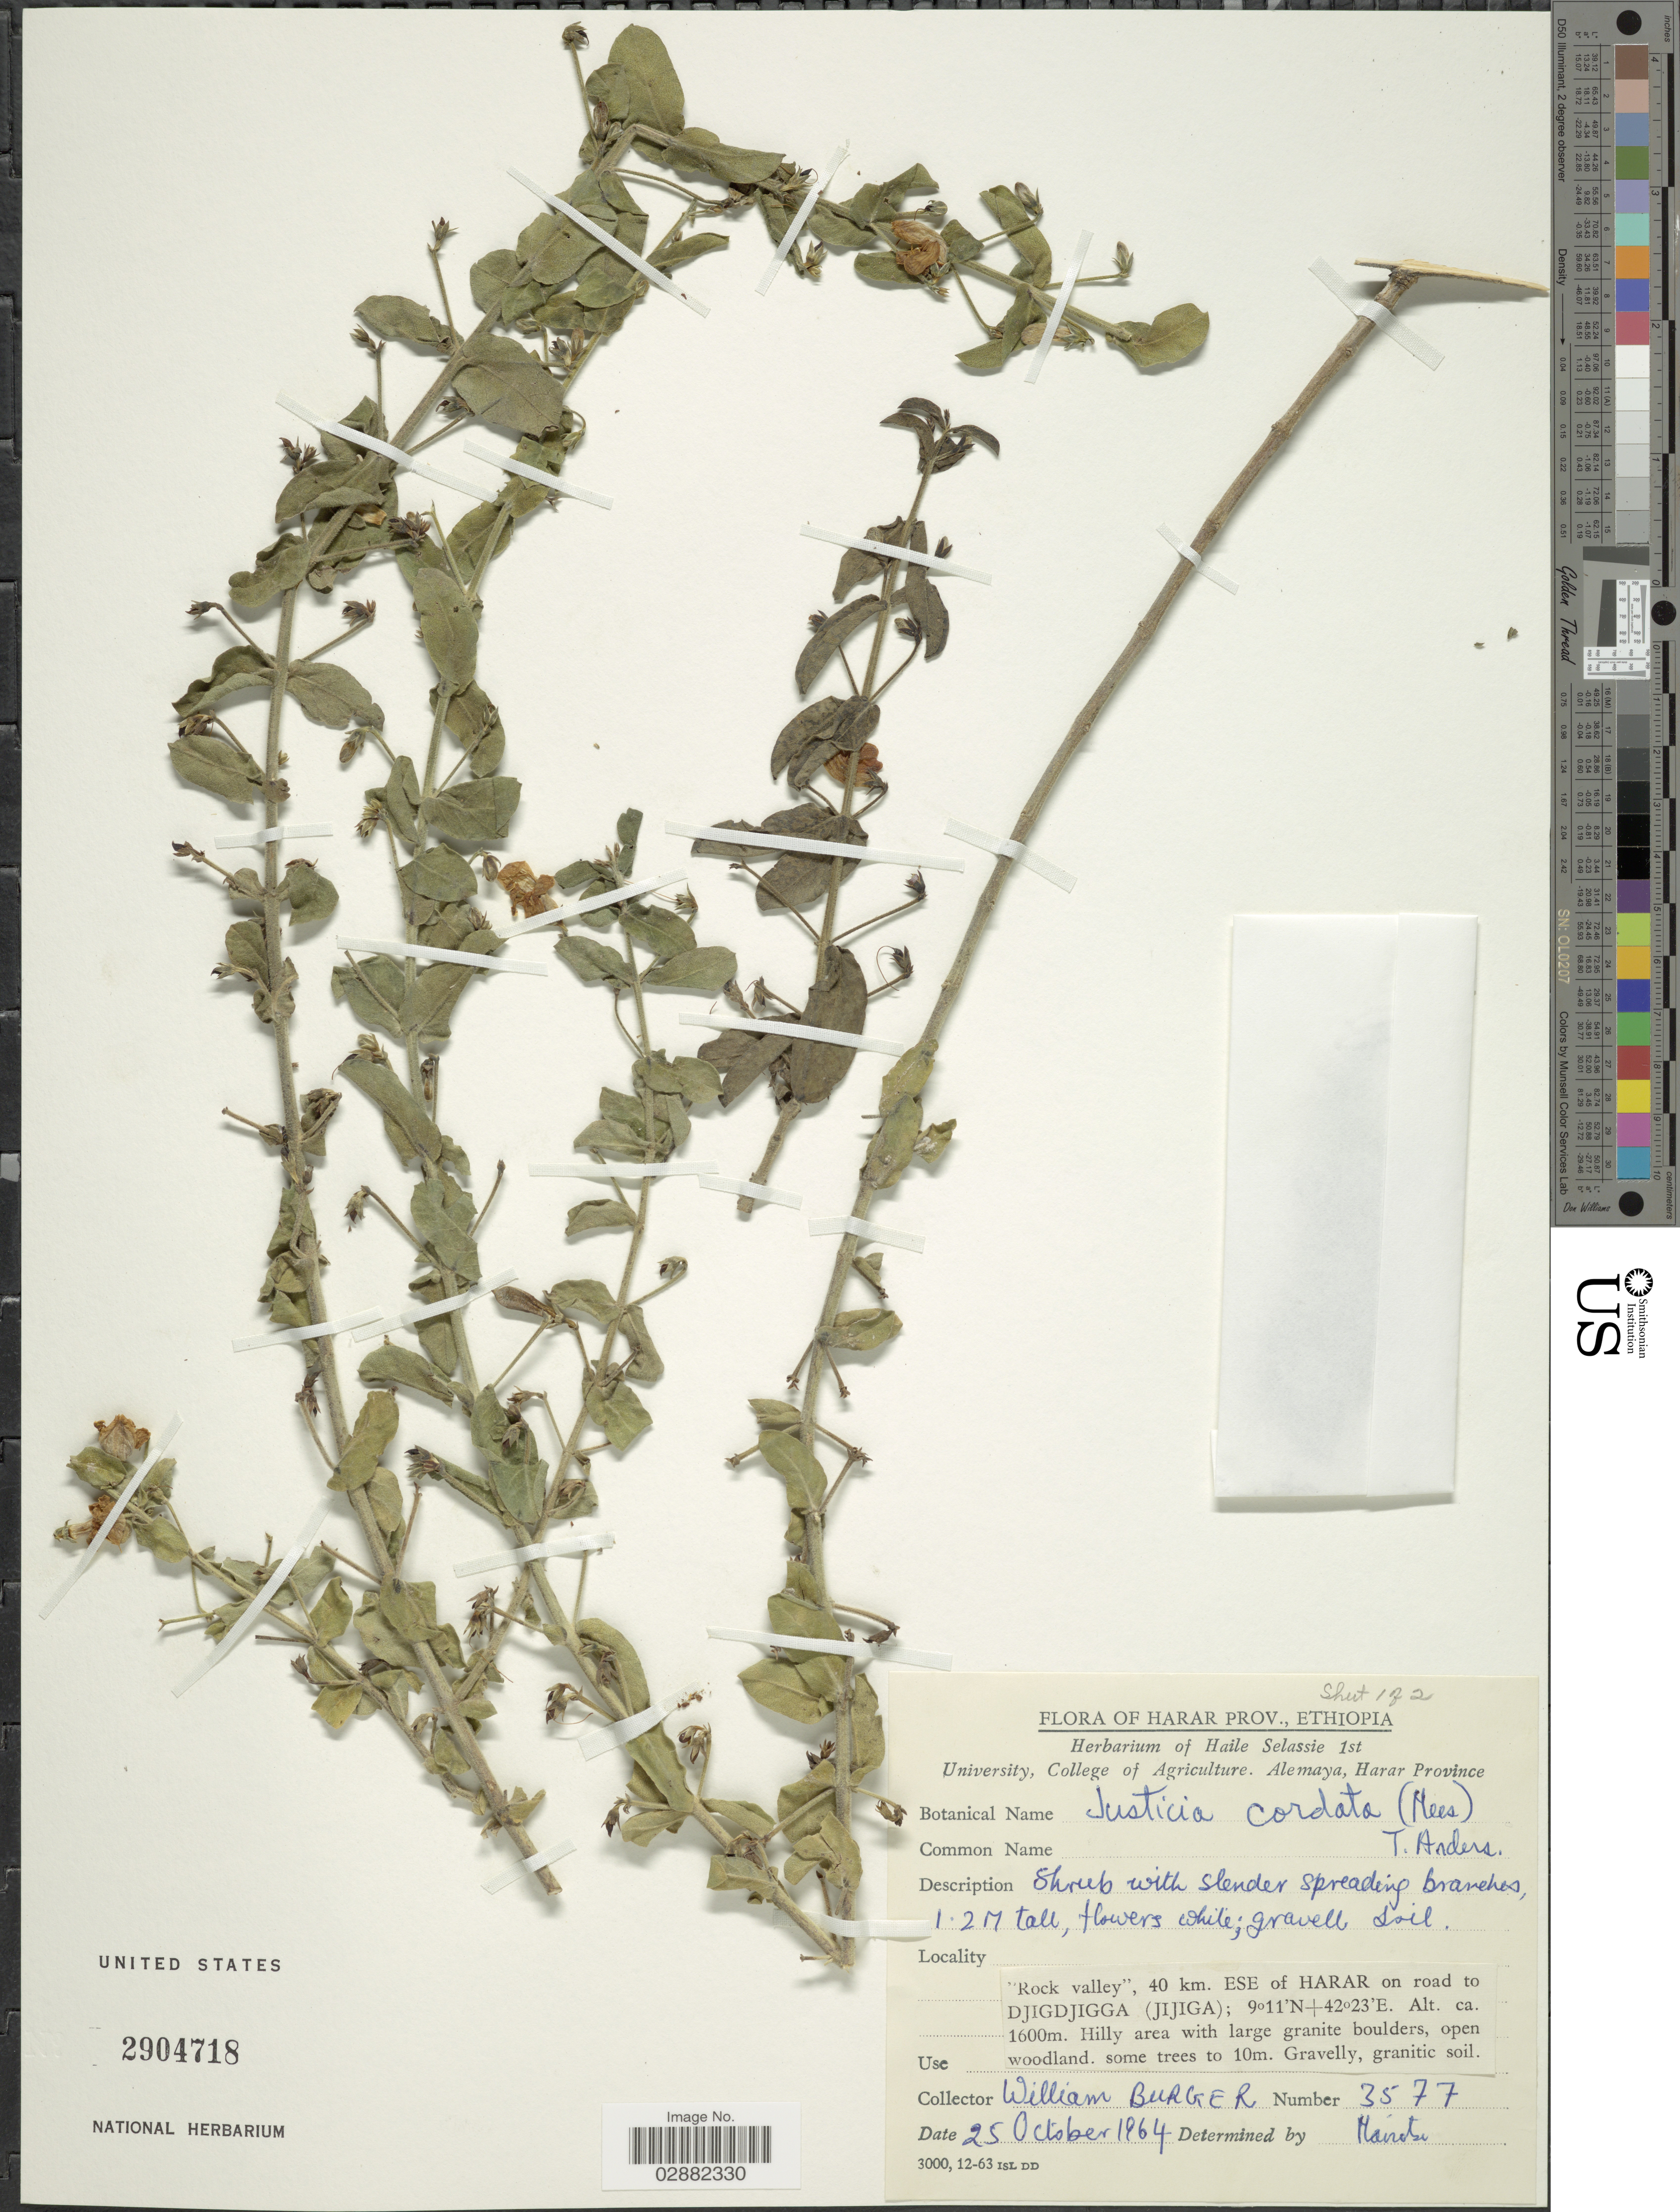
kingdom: Plantae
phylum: Tracheophyta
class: Magnoliopsida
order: Lamiales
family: Acanthaceae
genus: Justicia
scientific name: Justicia cordata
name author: (Nees) T. Anderson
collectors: W. Burger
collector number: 3577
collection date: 1864-10-25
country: Ethiopia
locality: Harar prov., Ethiopia. Rock valley, 40 km. ESE of Harar on road to Djigdjigga (Jijiga).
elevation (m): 1600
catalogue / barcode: US 2904718